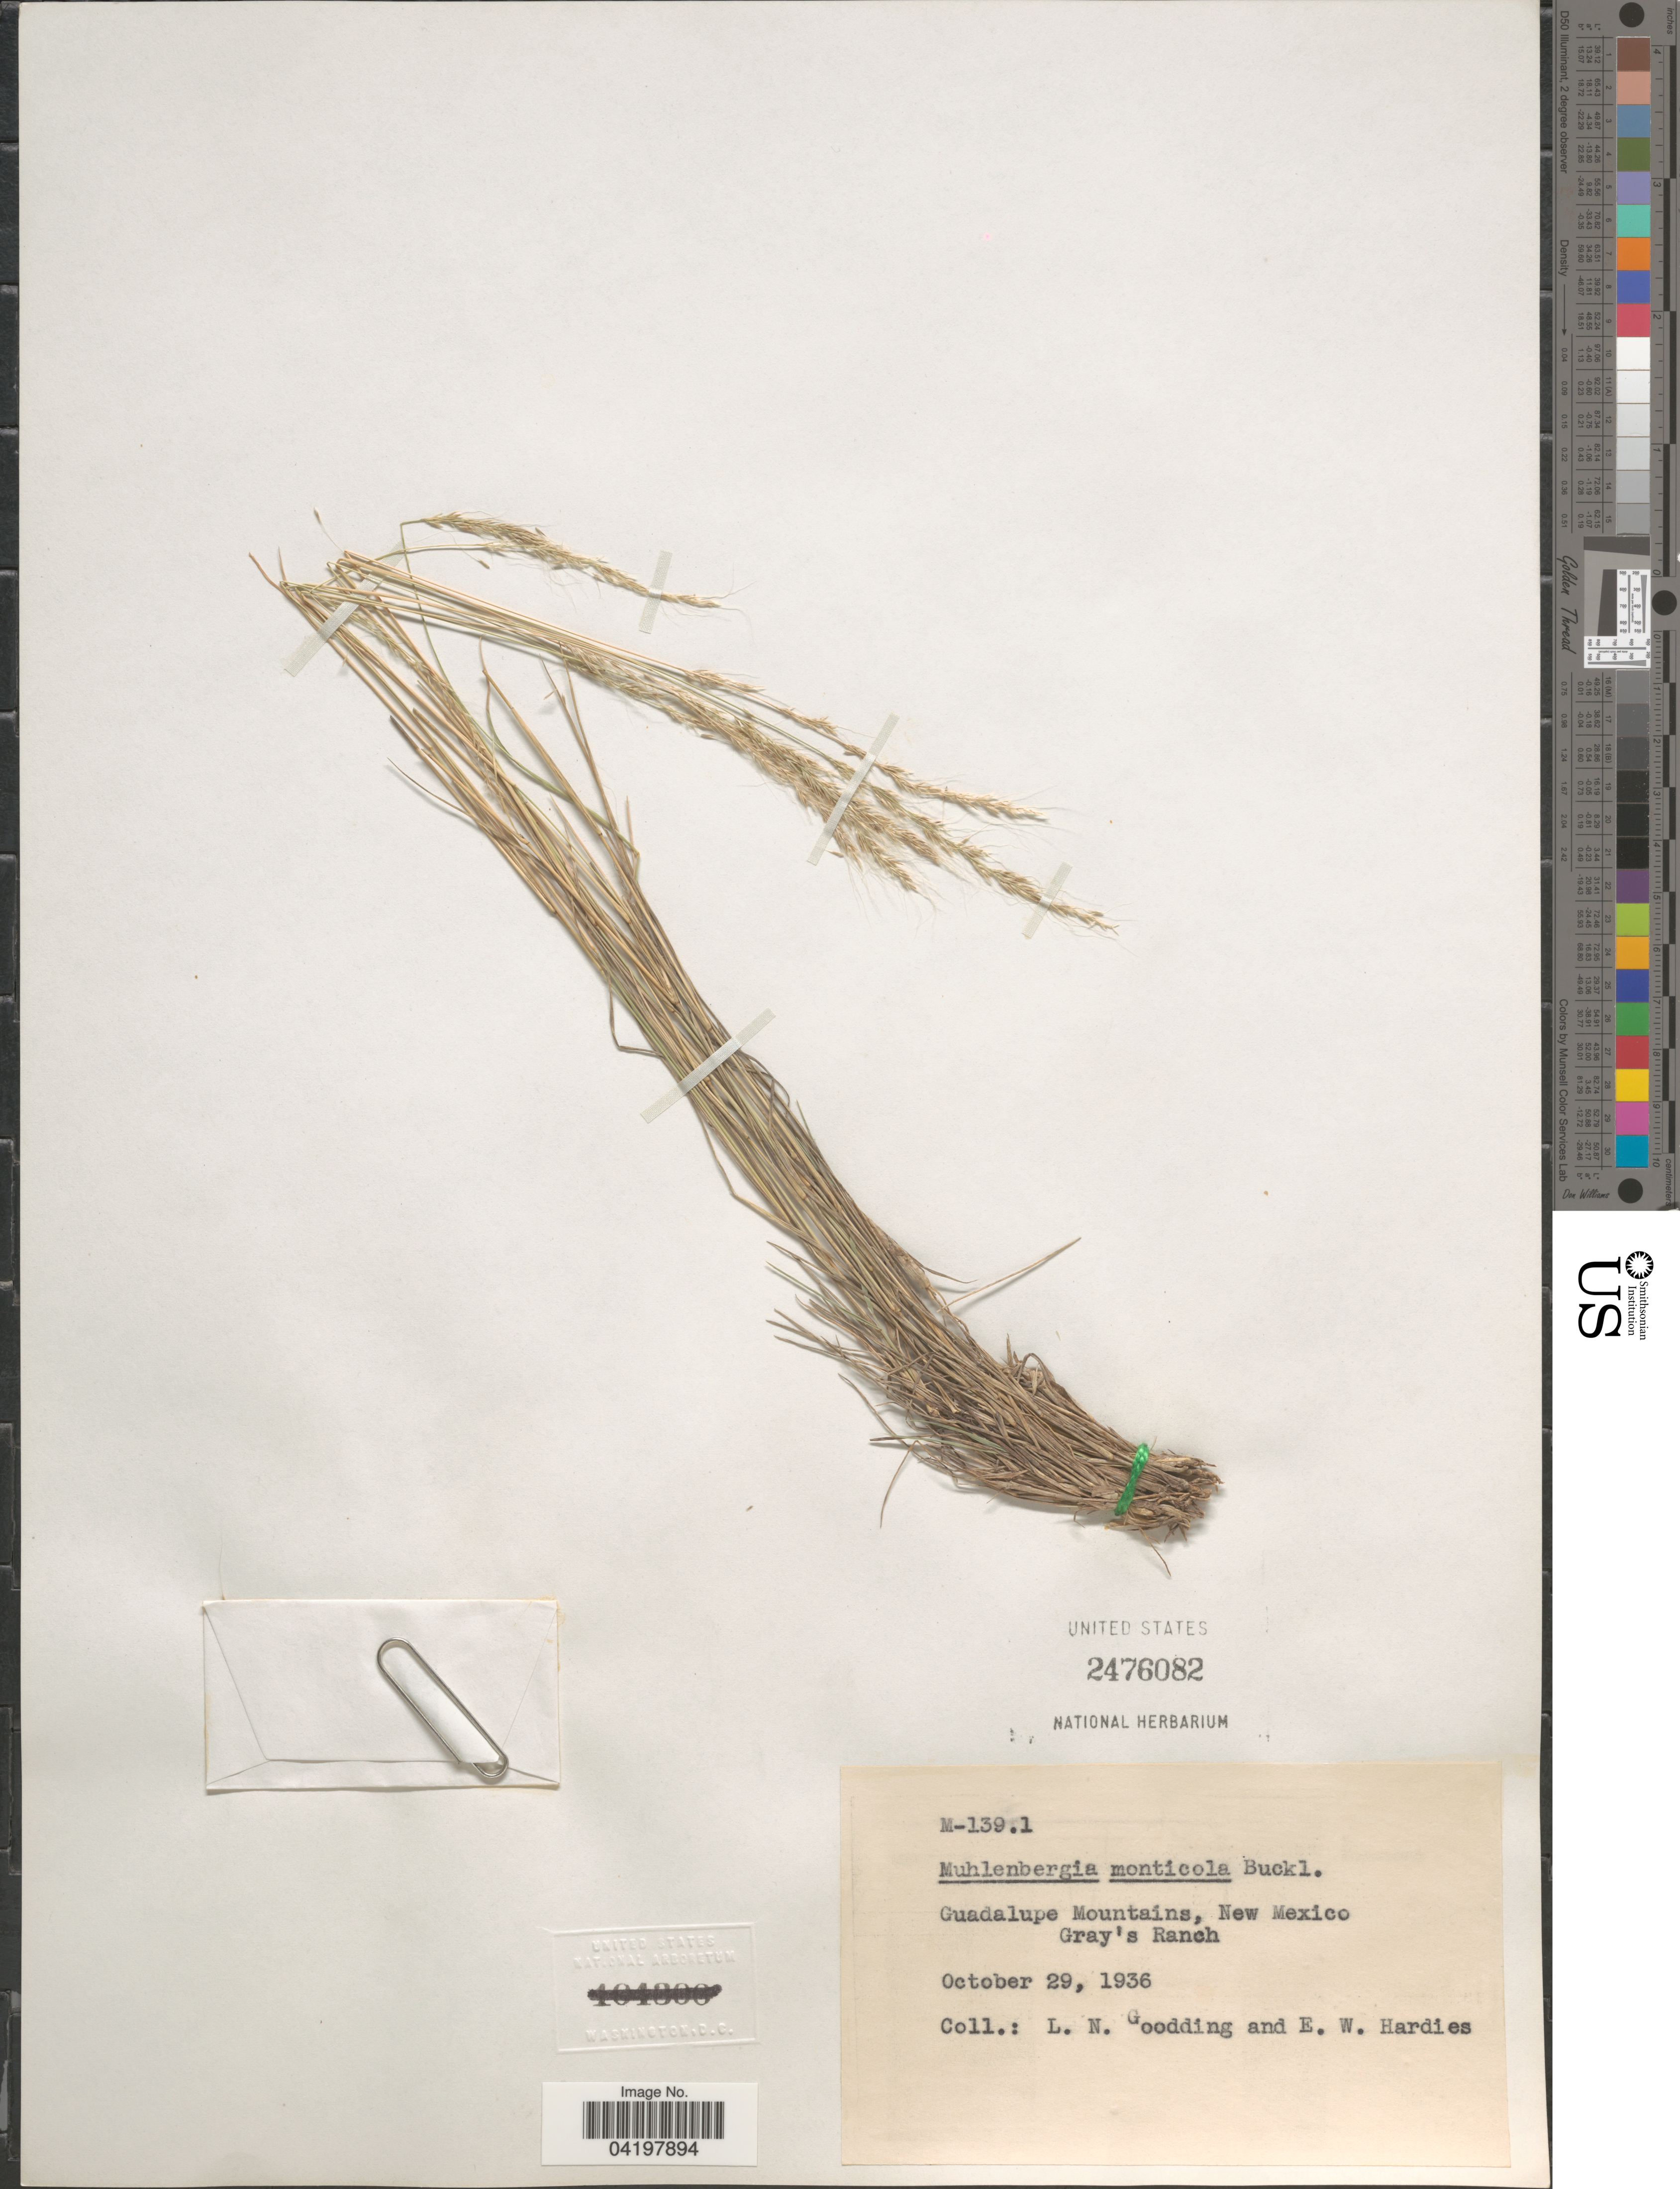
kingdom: Plantae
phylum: Tracheophyta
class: Liliopsida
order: Poales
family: Poaceae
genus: Muhlenbergia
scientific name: Muhlenbergia tenuifolia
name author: (Kunth) Kunth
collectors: L. N. Goodding & E. Hardies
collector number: M-139.1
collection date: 1936-10-29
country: United States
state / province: New Mexico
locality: Guadalupe Mountains. Gray's Ranch.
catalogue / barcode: US 2476082